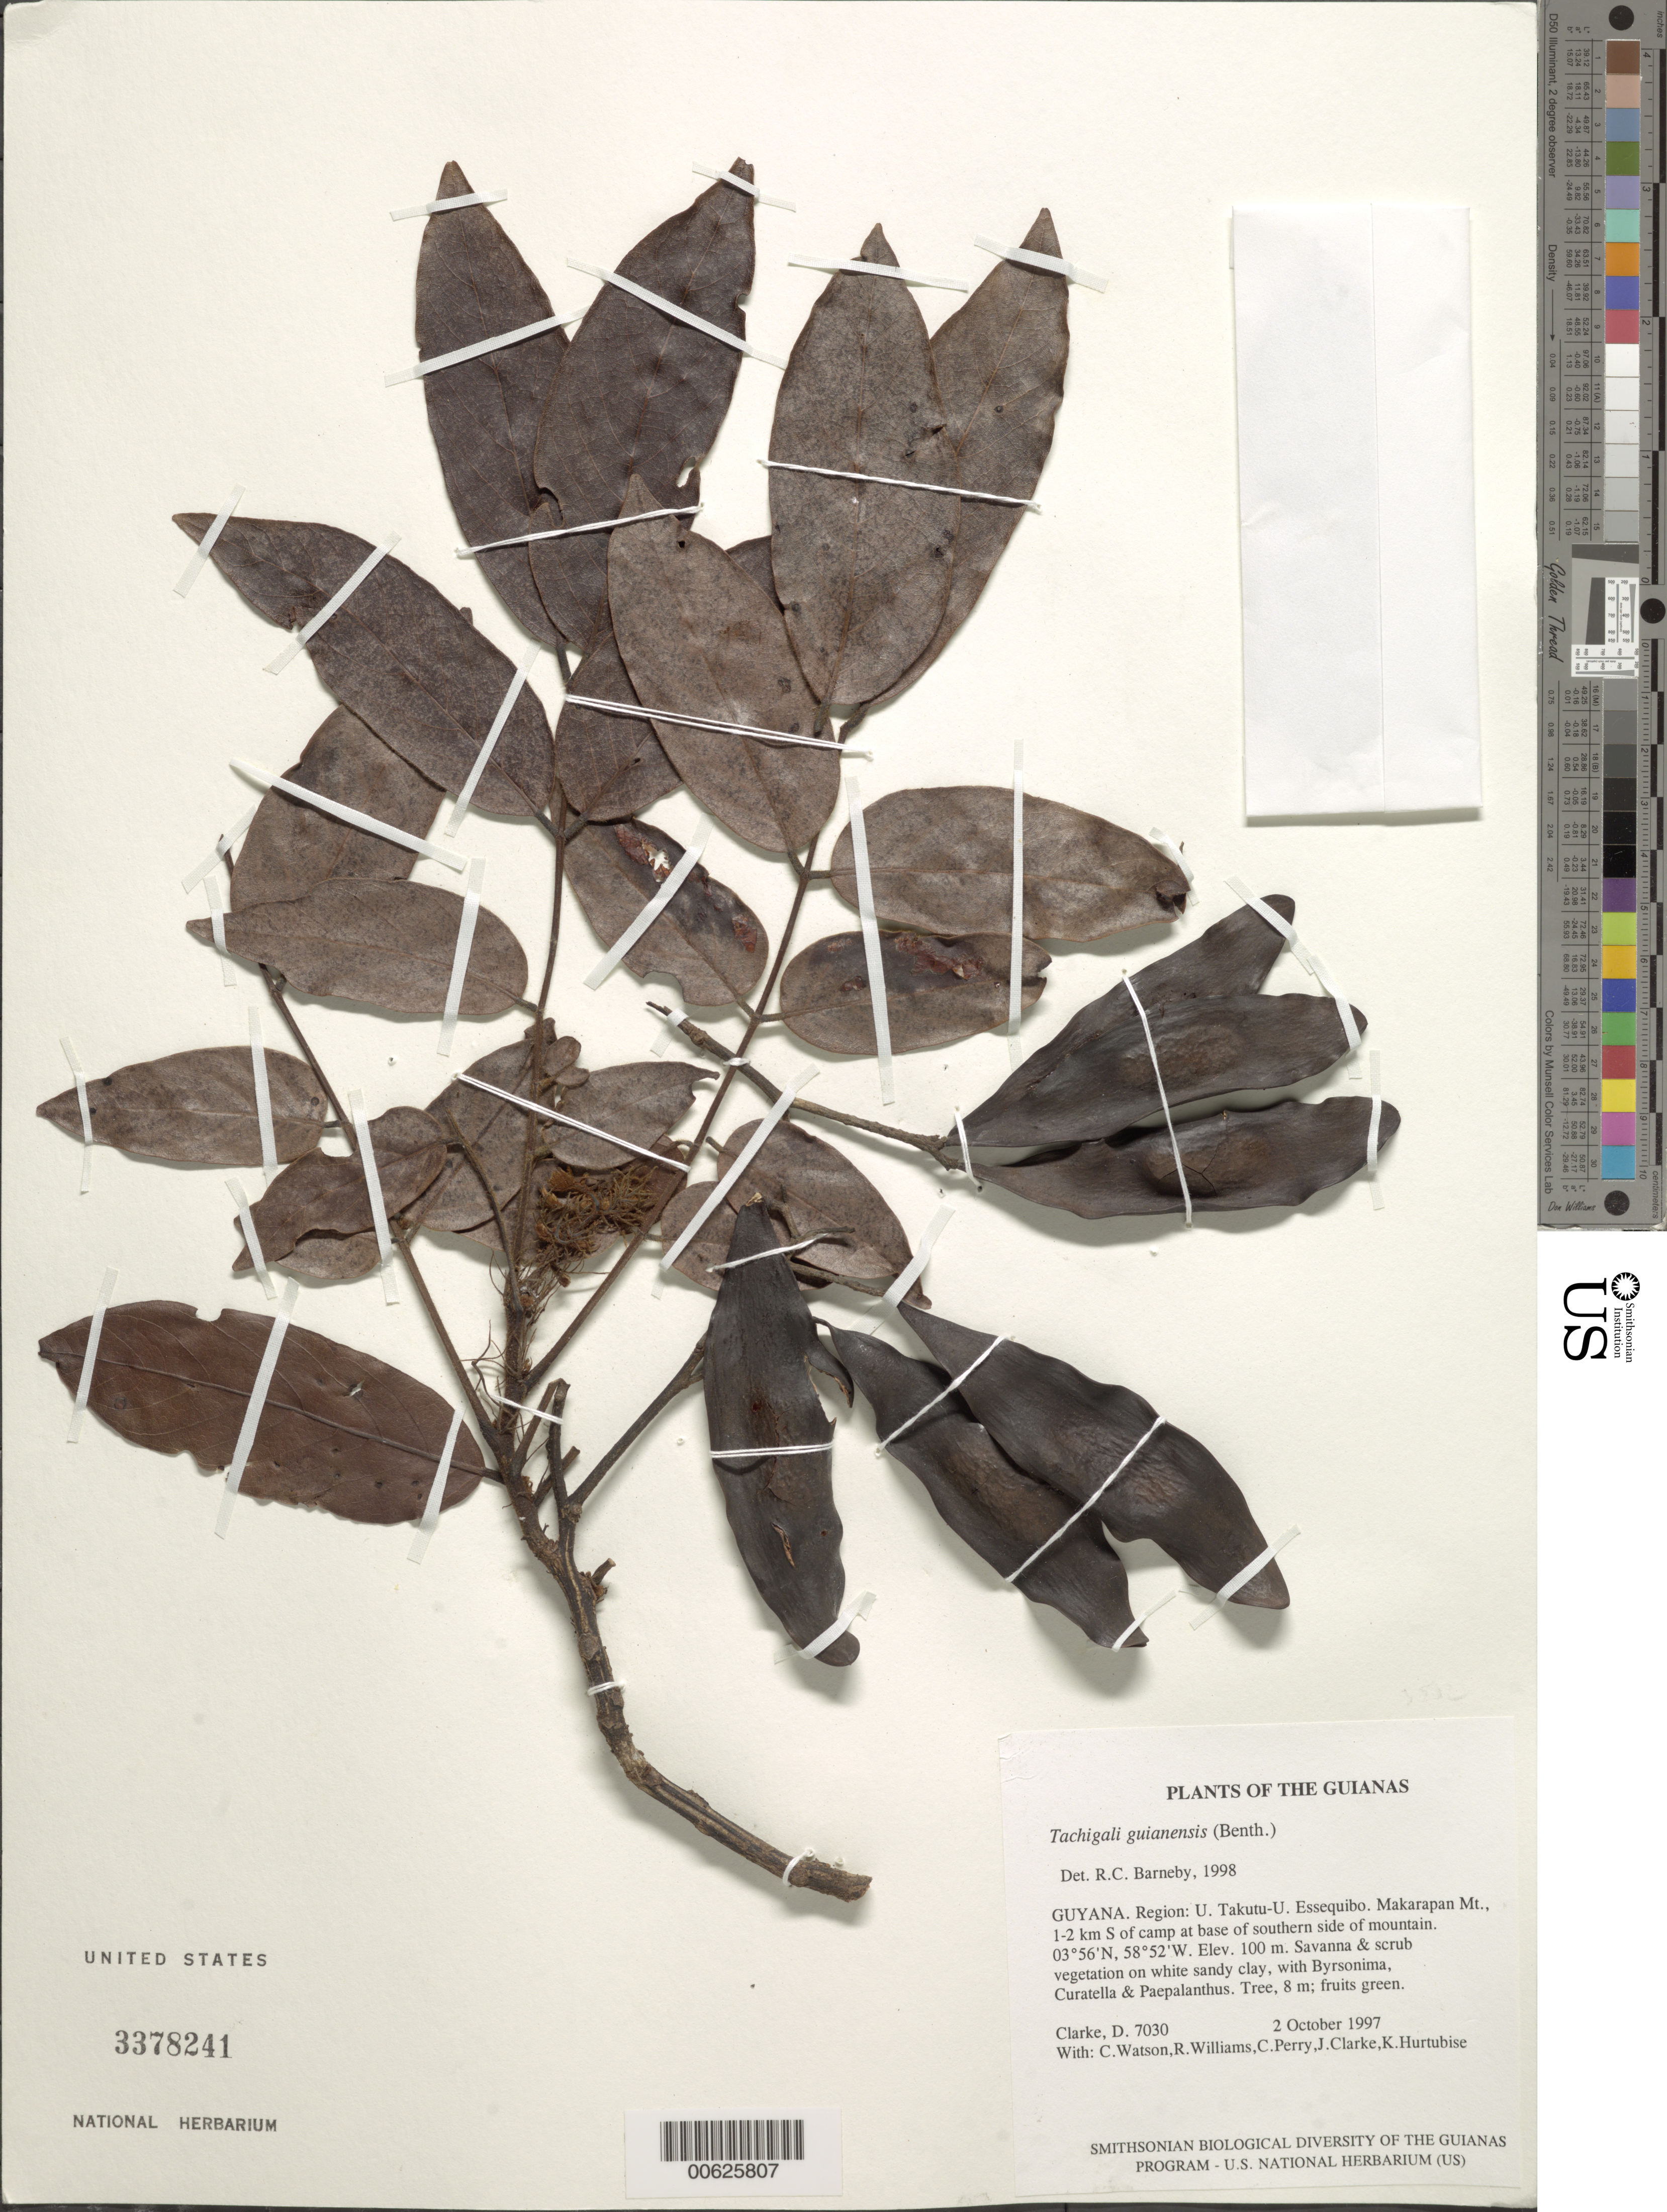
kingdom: Plantae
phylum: Tracheophyta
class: Magnoliopsida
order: Fabales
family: Fabaceae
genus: Tachigali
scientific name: Tachigali guianensis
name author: (Benth.) Zarucchi & Herend.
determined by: Barneby, Rupert C., (NY)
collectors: H. D. Clarke, C. Watson, R. Williams, C. Perry, J. Clarke & K. Hurtubise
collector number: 7030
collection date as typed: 2 October 1997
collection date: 1997-10-02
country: Guyana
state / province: U. Takutu-U. Essequibo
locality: Makarapan Mt., 1-2 km S of camp at base of southern side of mountain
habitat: Savanna & scrub vegetation on white sandy clay, with Byrsonima, Curatella & Paepalanthus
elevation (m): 100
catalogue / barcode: US 3378241